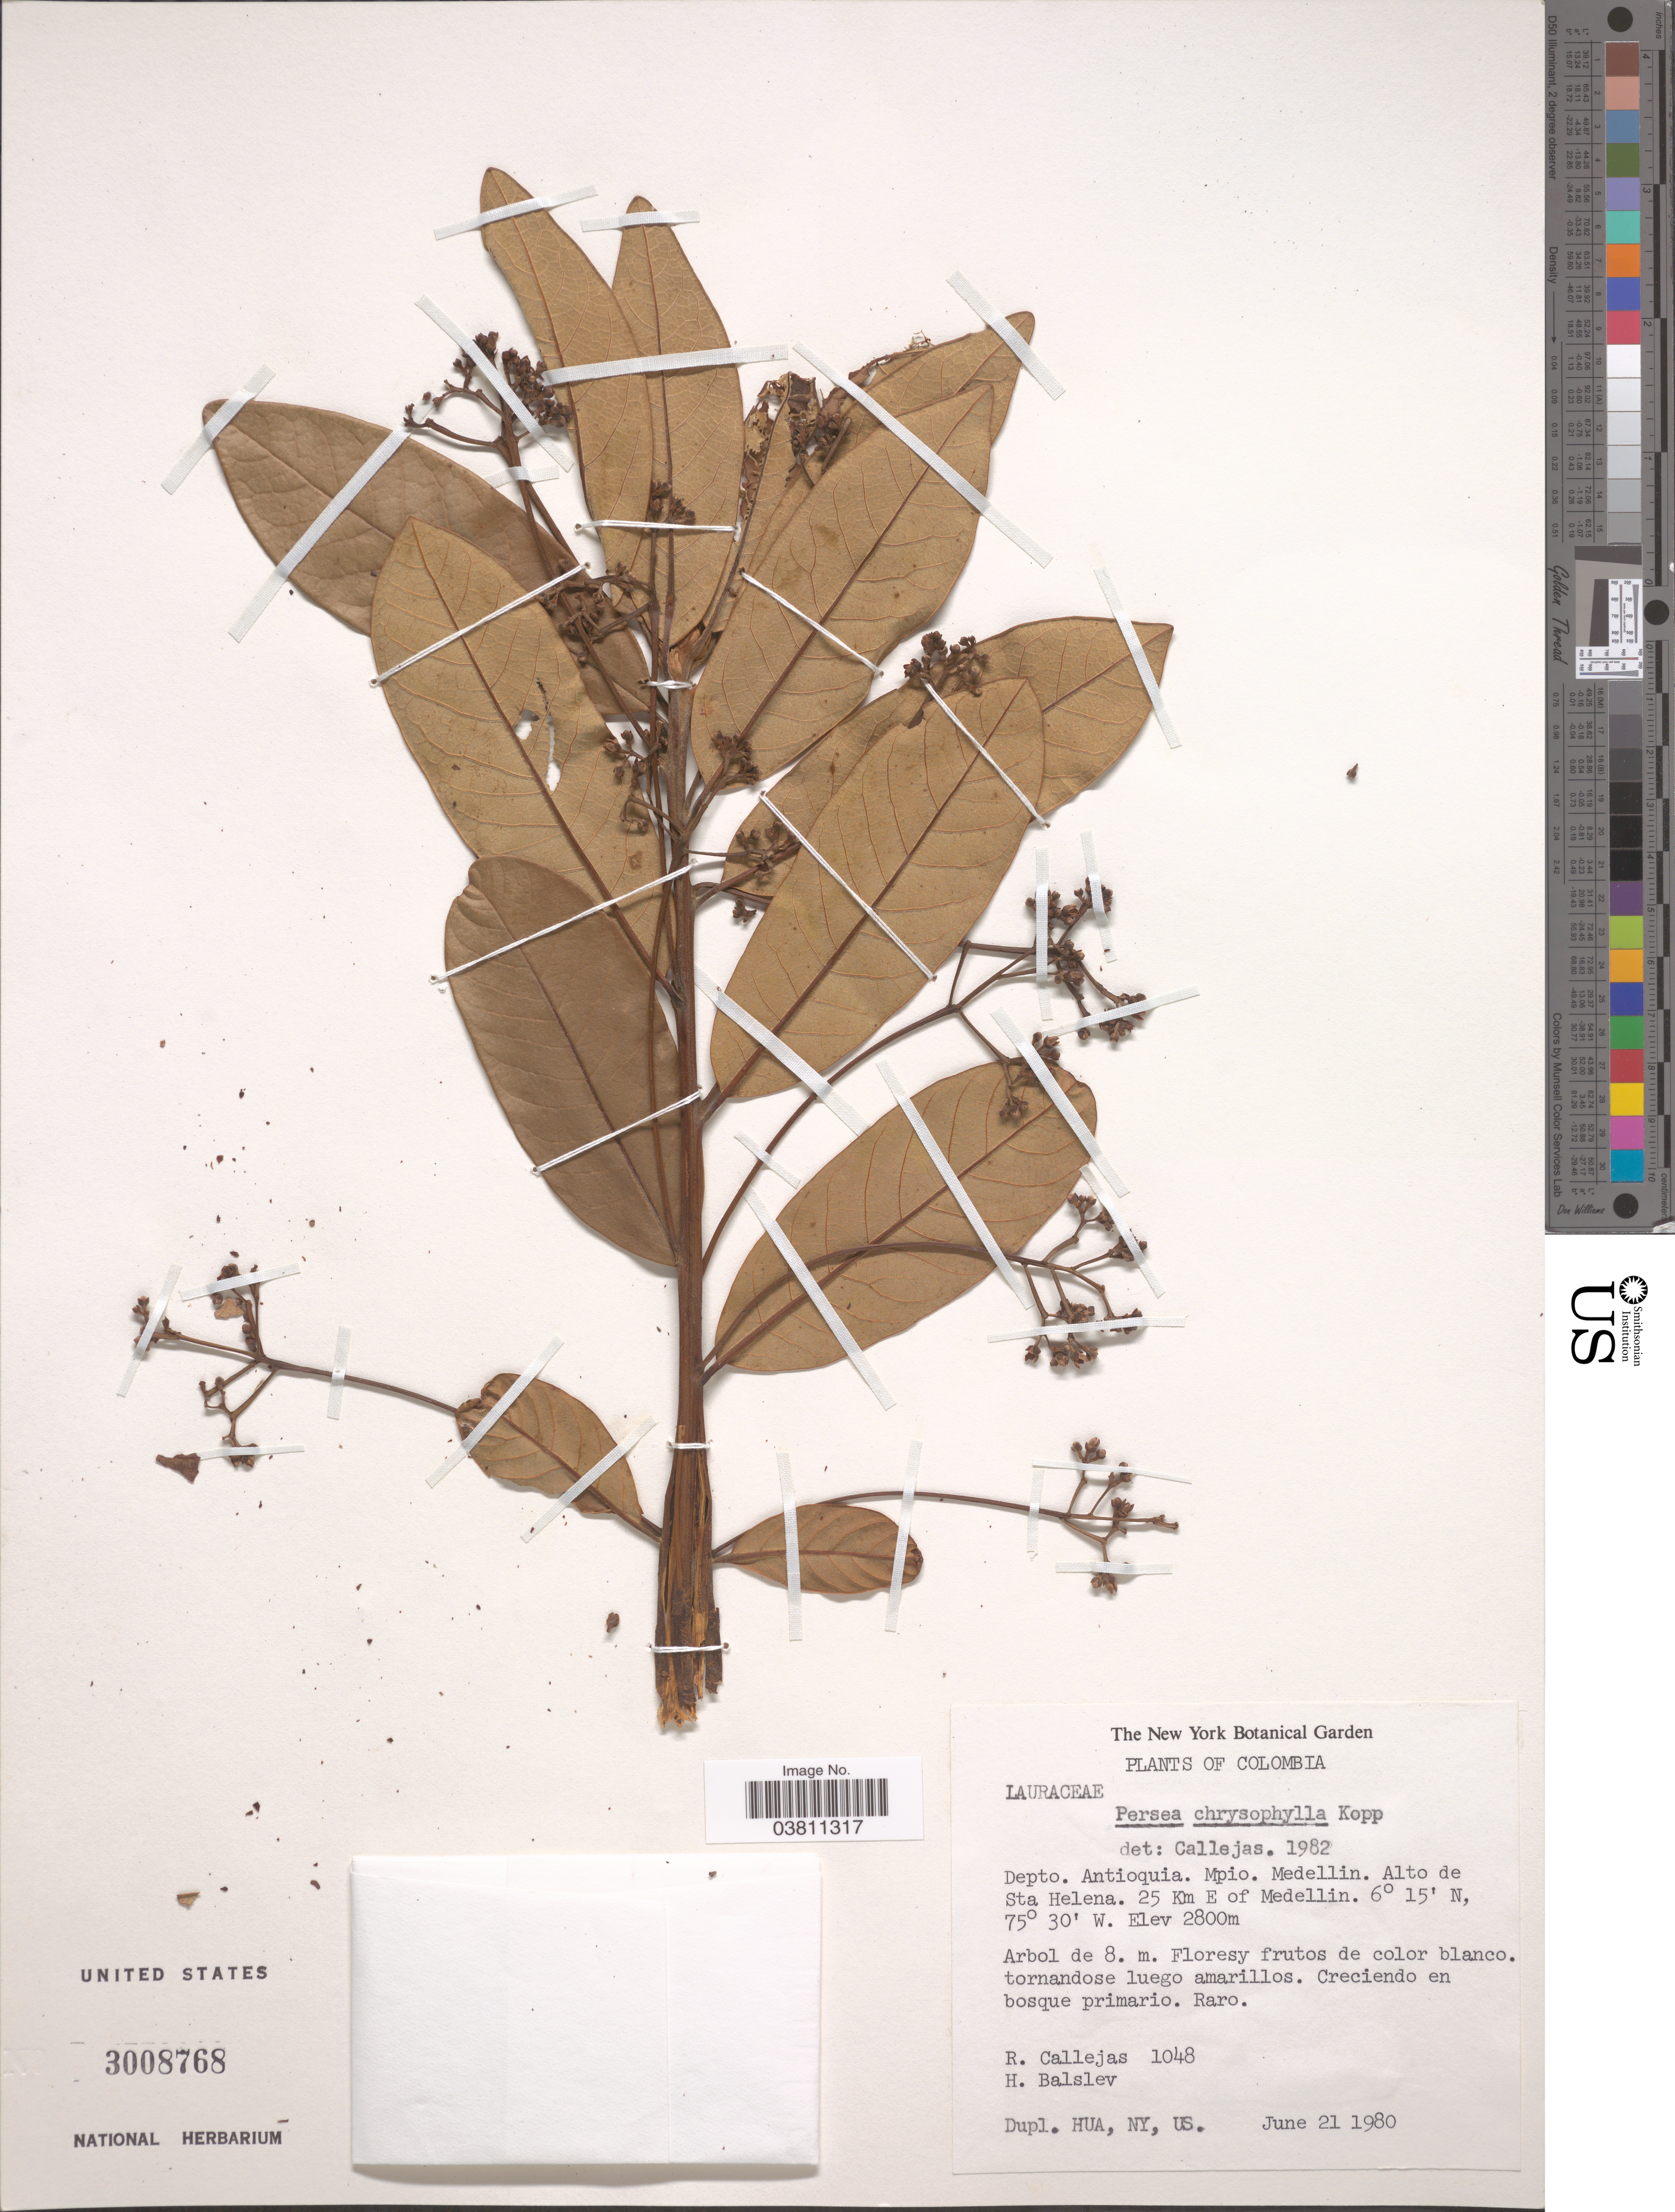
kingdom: Plantae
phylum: Tracheophyta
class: Magnoliopsida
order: Laurales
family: Lauraceae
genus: Persea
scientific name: Persea chrysophylla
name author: L.E. Kopp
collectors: R. Callejas & H. Balslev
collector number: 1047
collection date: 1980-06-21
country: Colombia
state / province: Antioquia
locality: Depto. Antioquia. Mpio. Medellin. Alto de Sta Helena. 25 Km E of Medellin.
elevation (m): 2800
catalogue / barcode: US 3008768